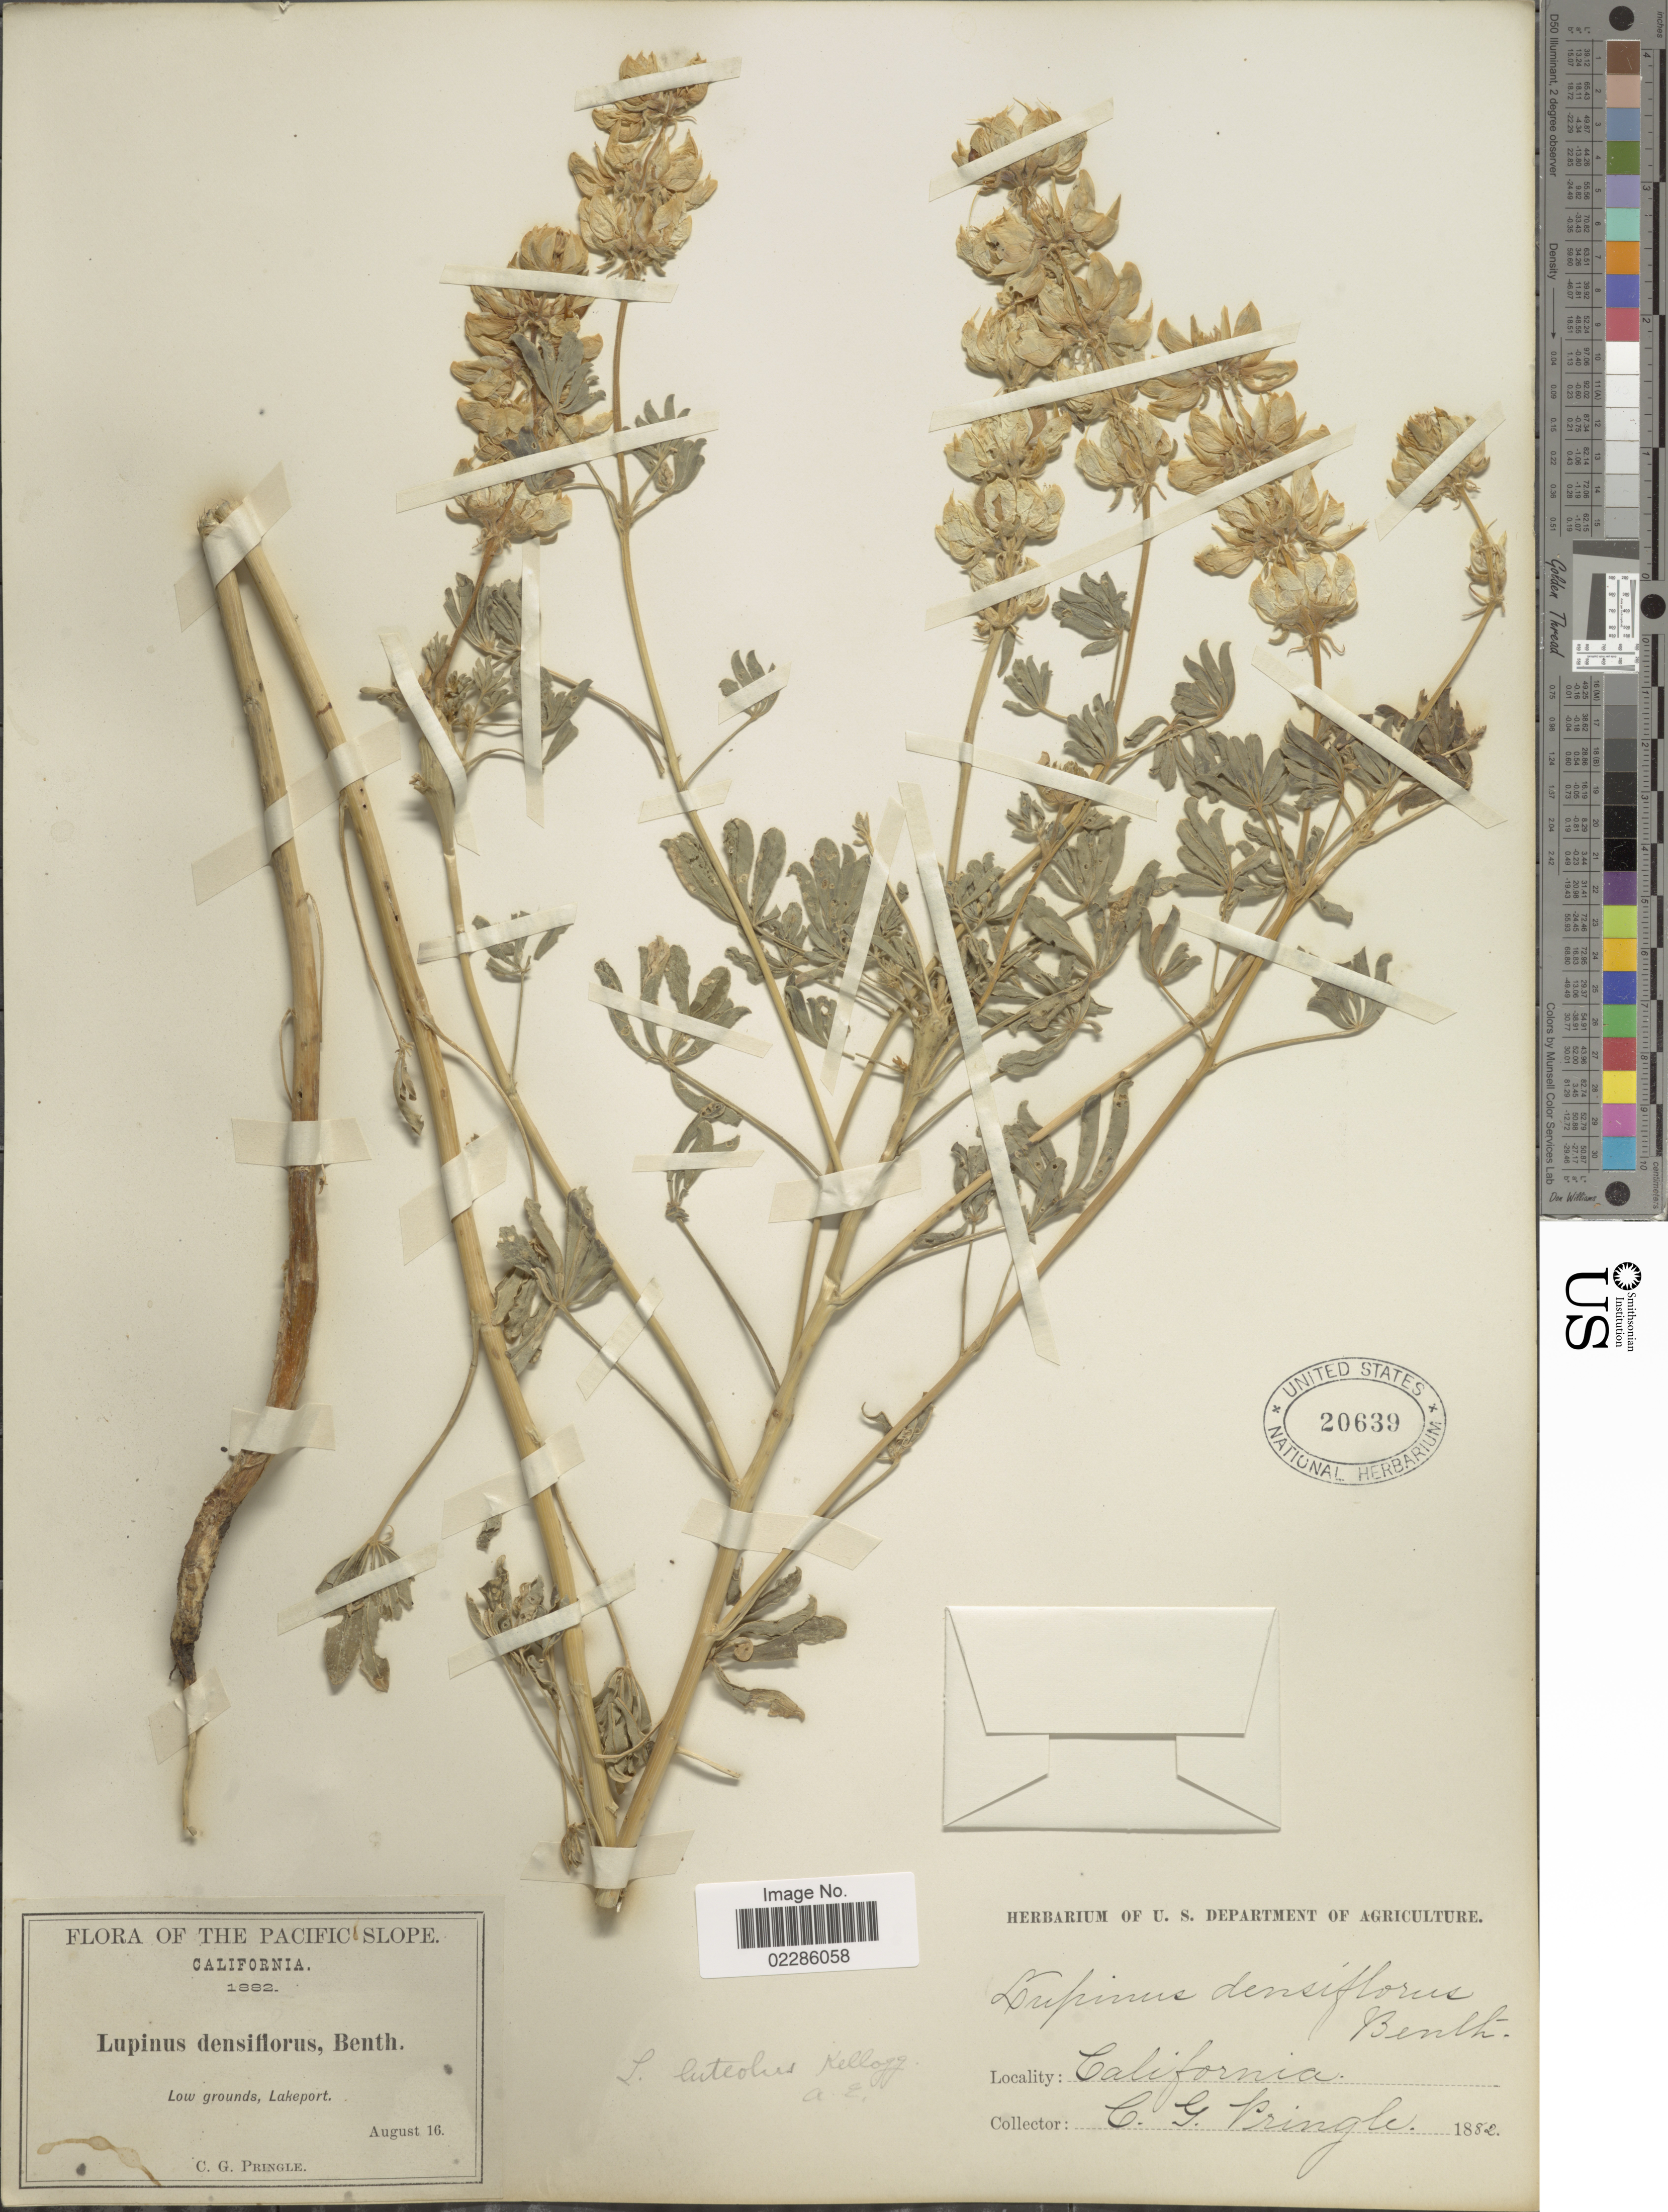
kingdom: Plantae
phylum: Tracheophyta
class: Magnoliopsida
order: Fabales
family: Fabaceae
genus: Lupinus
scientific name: Lupinus luteolus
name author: Kellogg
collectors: C. G. Pringle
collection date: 1882-08-16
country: United States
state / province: California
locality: The Pacific Slope, Low grounds, Lakeport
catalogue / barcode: US 20639